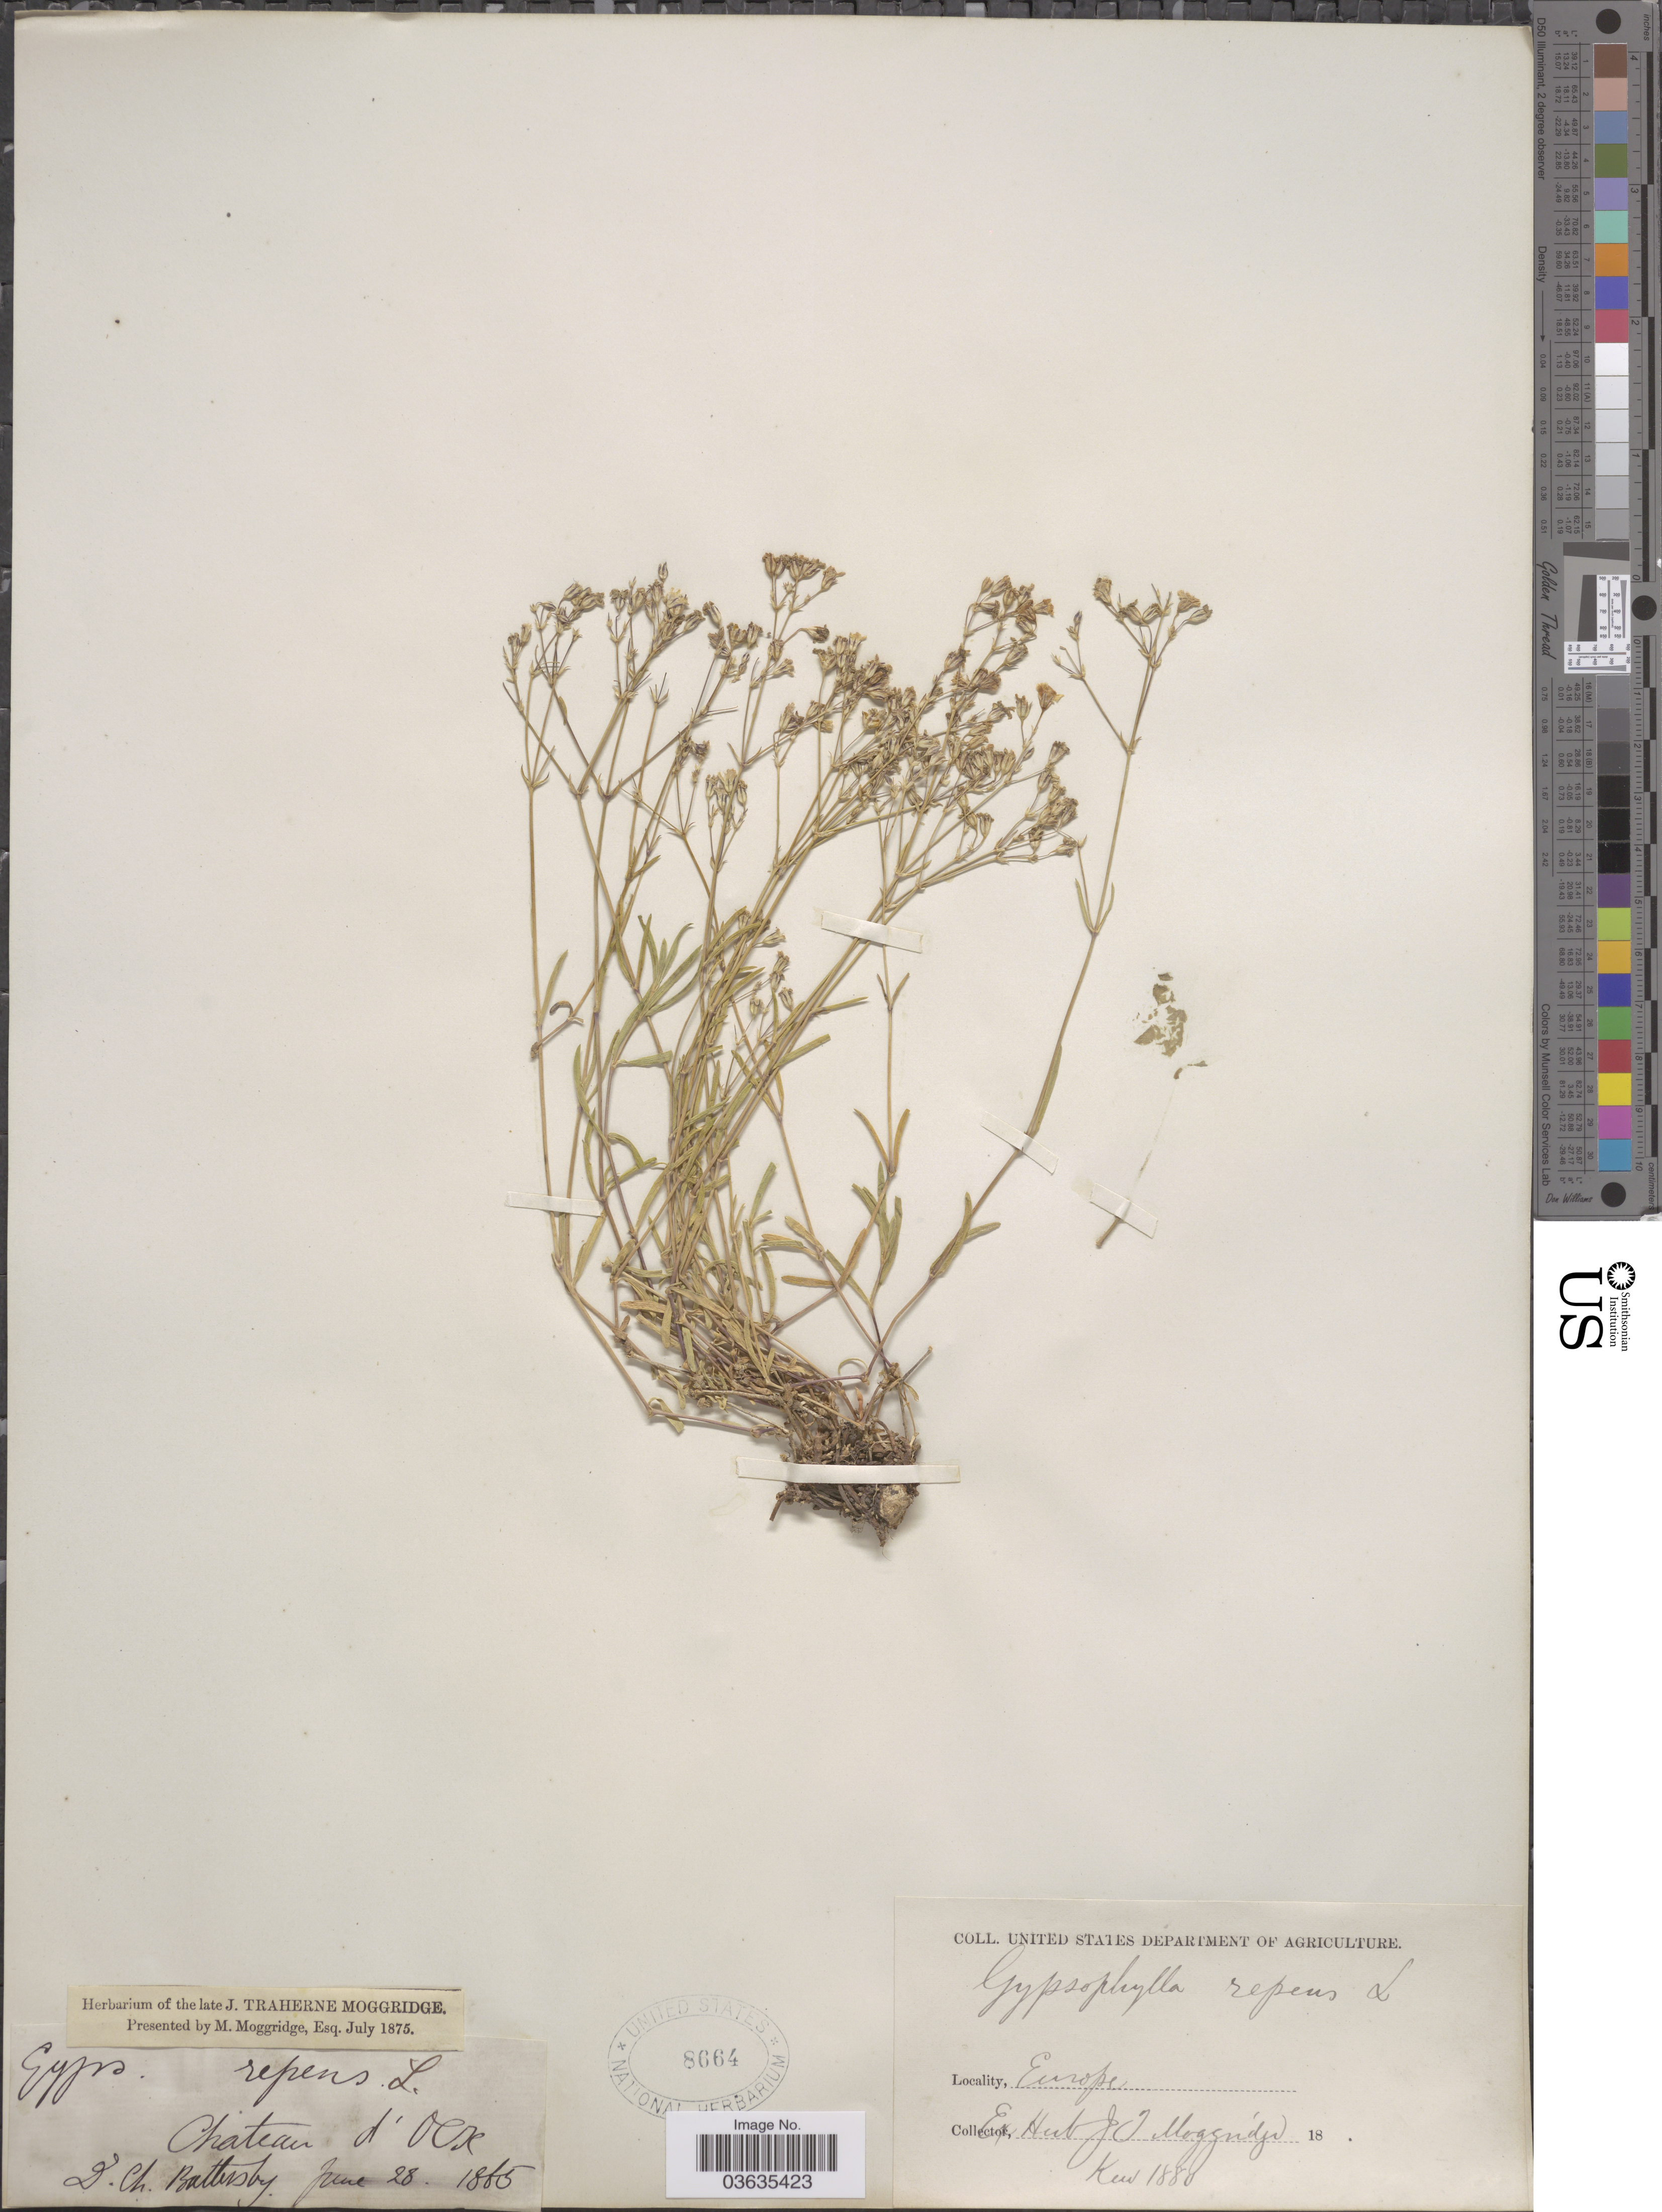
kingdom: Plantae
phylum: Tracheophyta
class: Magnoliopsida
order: Caryophyllales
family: Caryophyllaceae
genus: Gypsophila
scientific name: Gypsophila repens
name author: L.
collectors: C. Battersby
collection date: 1865-06-28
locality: Chateau d'Olk [interpreted]. Europe.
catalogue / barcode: US 8664